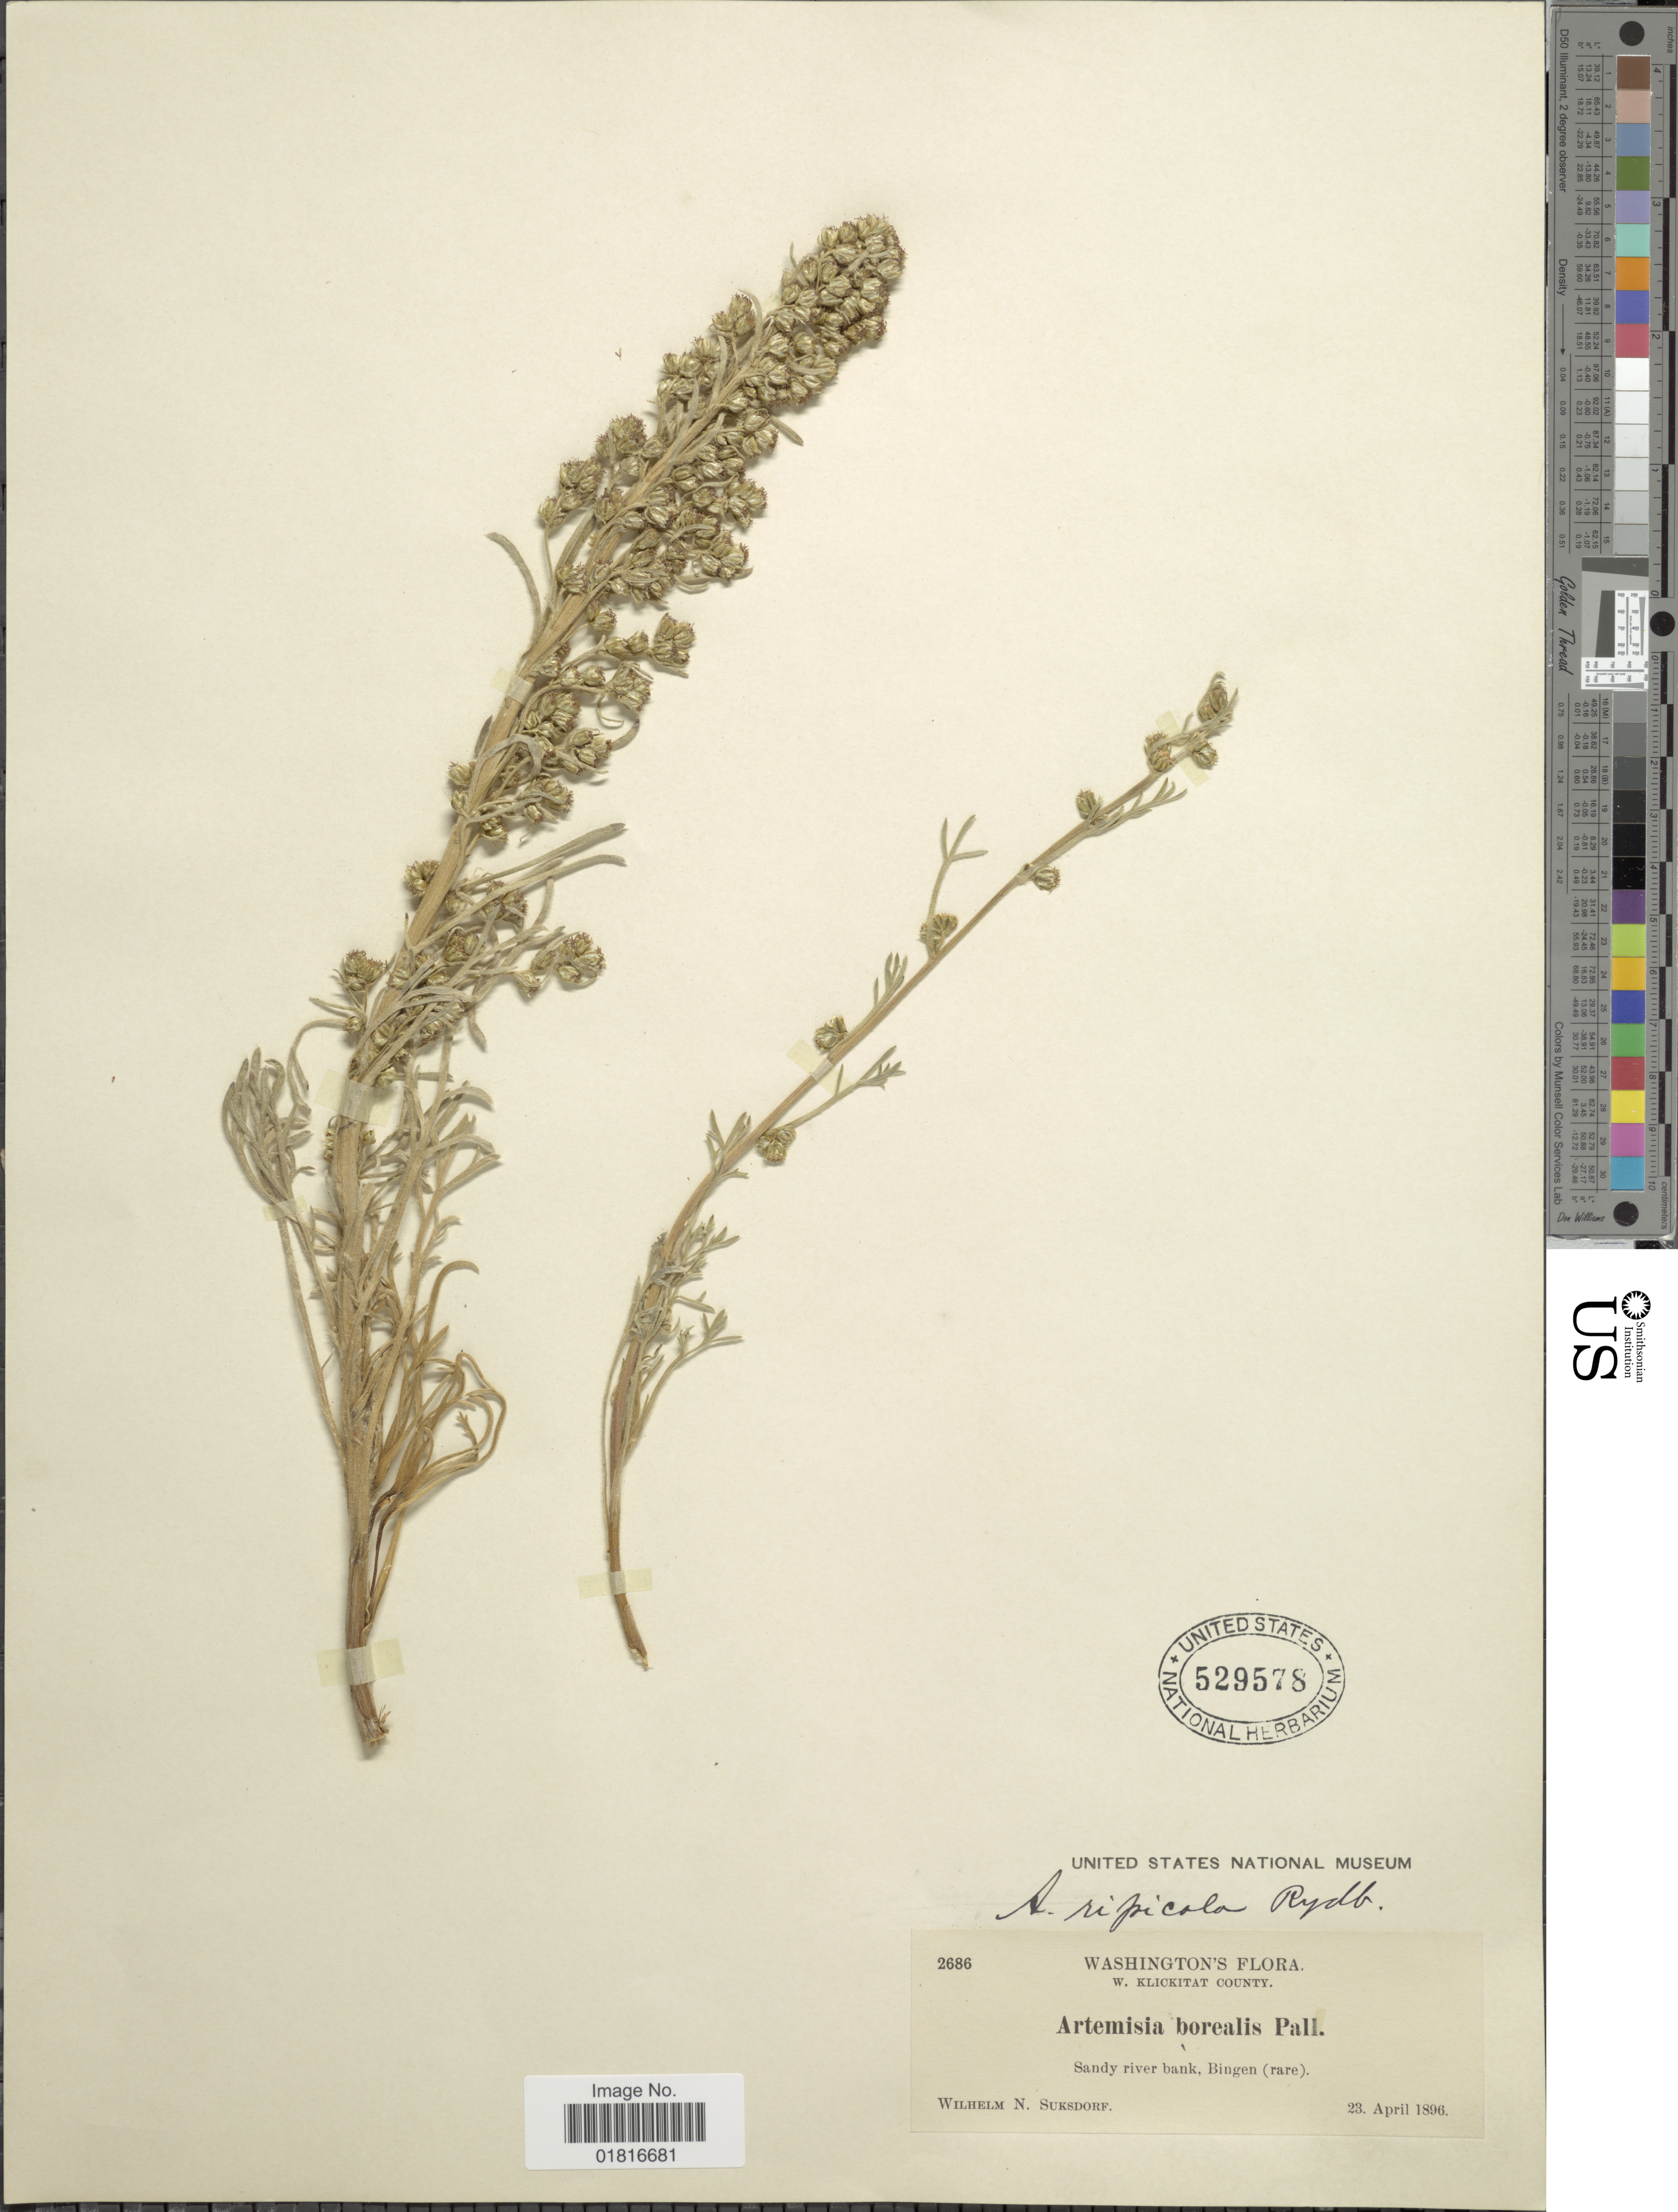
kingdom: Plantae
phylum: Tracheophyta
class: Magnoliopsida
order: Asterales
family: Asteraceae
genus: Artemisia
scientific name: Artemisia ripicola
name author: Rydb.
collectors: W. N. Suksdorf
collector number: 2686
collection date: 1896-04-23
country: United States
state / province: Washington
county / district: Klickitat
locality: W. Klickitat County, Sandy river bank, Bingen (rare)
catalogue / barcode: US 529578